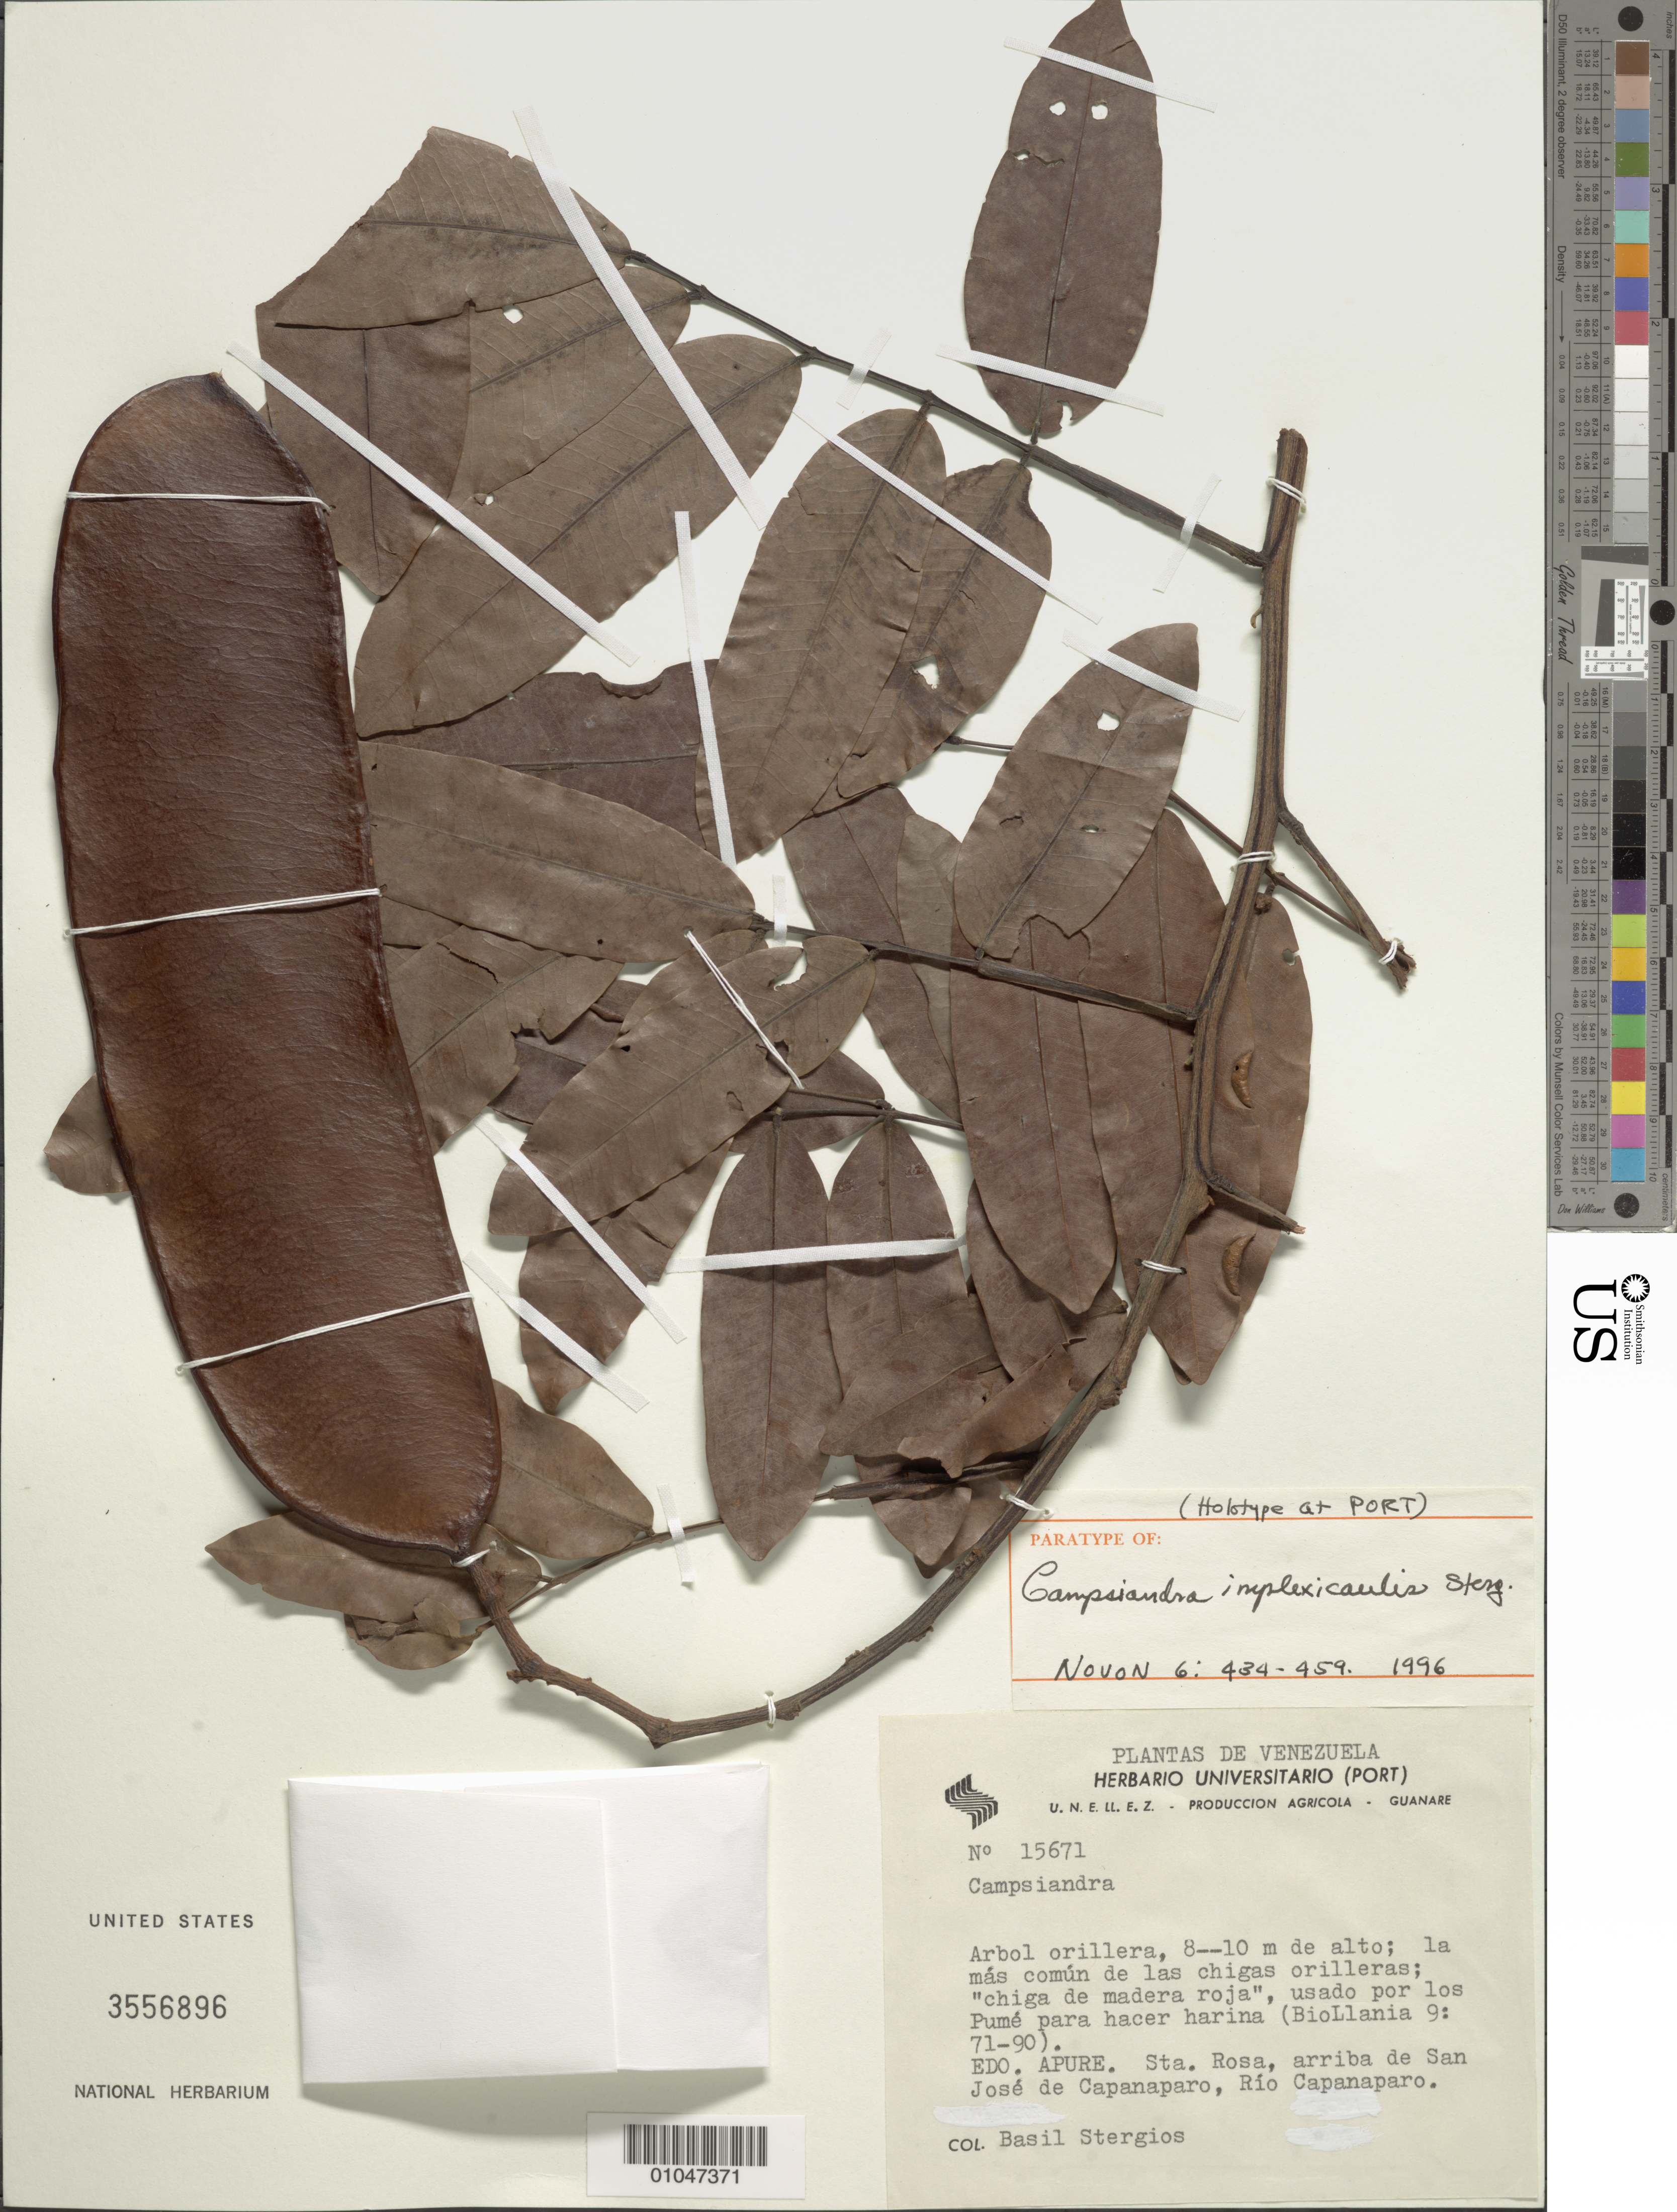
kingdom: Plantae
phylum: Tracheophyta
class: Magnoliopsida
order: Fabales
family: Fabaceae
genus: Campsiandra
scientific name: Campsiandra implexicaulis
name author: Stergios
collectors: B. G. Stergios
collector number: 15671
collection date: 1996/2011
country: Venezuela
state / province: Apure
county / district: Pedro Camejo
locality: Sta. Rosa. Arriba de San Jose de Capanaparo, Rio Capanaparo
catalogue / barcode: US 3556896